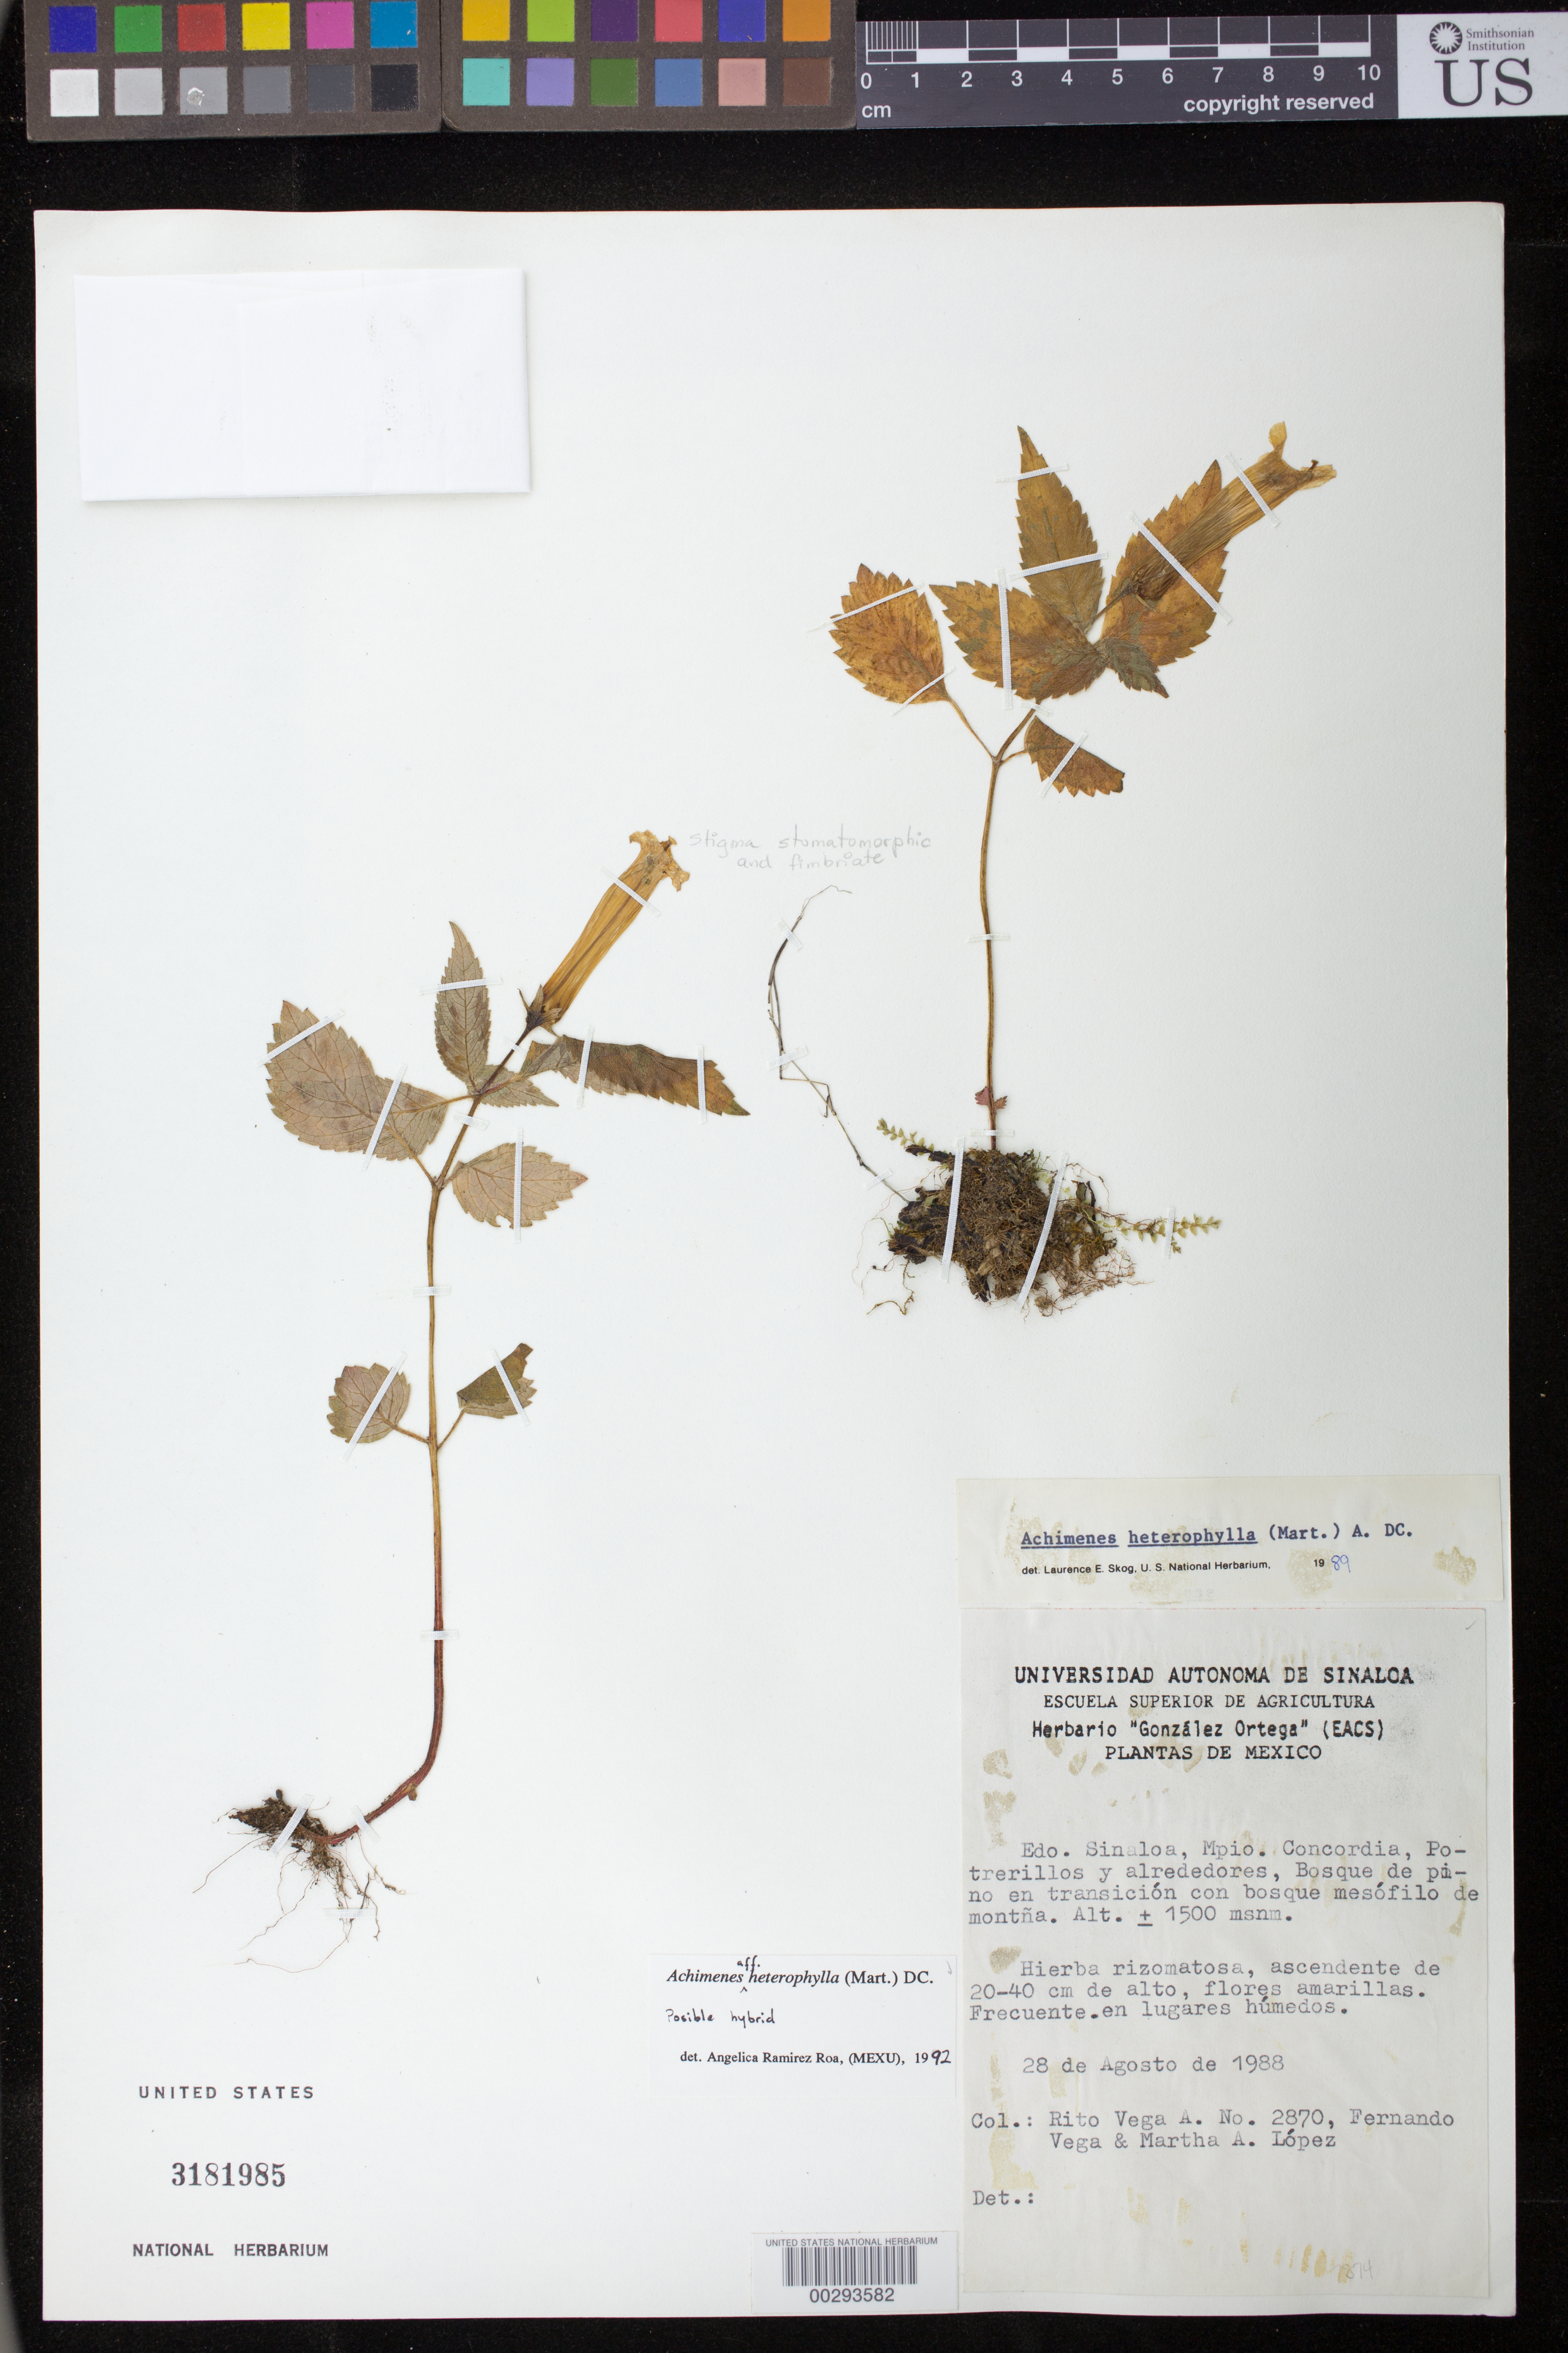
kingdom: Plantae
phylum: Tracheophyta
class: Magnoliopsida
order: Lamiales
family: Gesneriaceae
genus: Achimenes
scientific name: Achimenes heterophylla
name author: (Mart.) DC.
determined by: Ramírez-Roa, A.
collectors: R. Vega A., F. Vega & M. Lopez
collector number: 2870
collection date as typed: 28 Aug 1988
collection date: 1988-08-28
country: Mexico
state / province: Sinaloa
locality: Mpio. Concordia, Potrerillos y alrededores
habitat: Bosque de pino en transición con bosque mesófilo de montaña; frecuente en lugares húmedos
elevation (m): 1500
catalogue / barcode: US 3181985